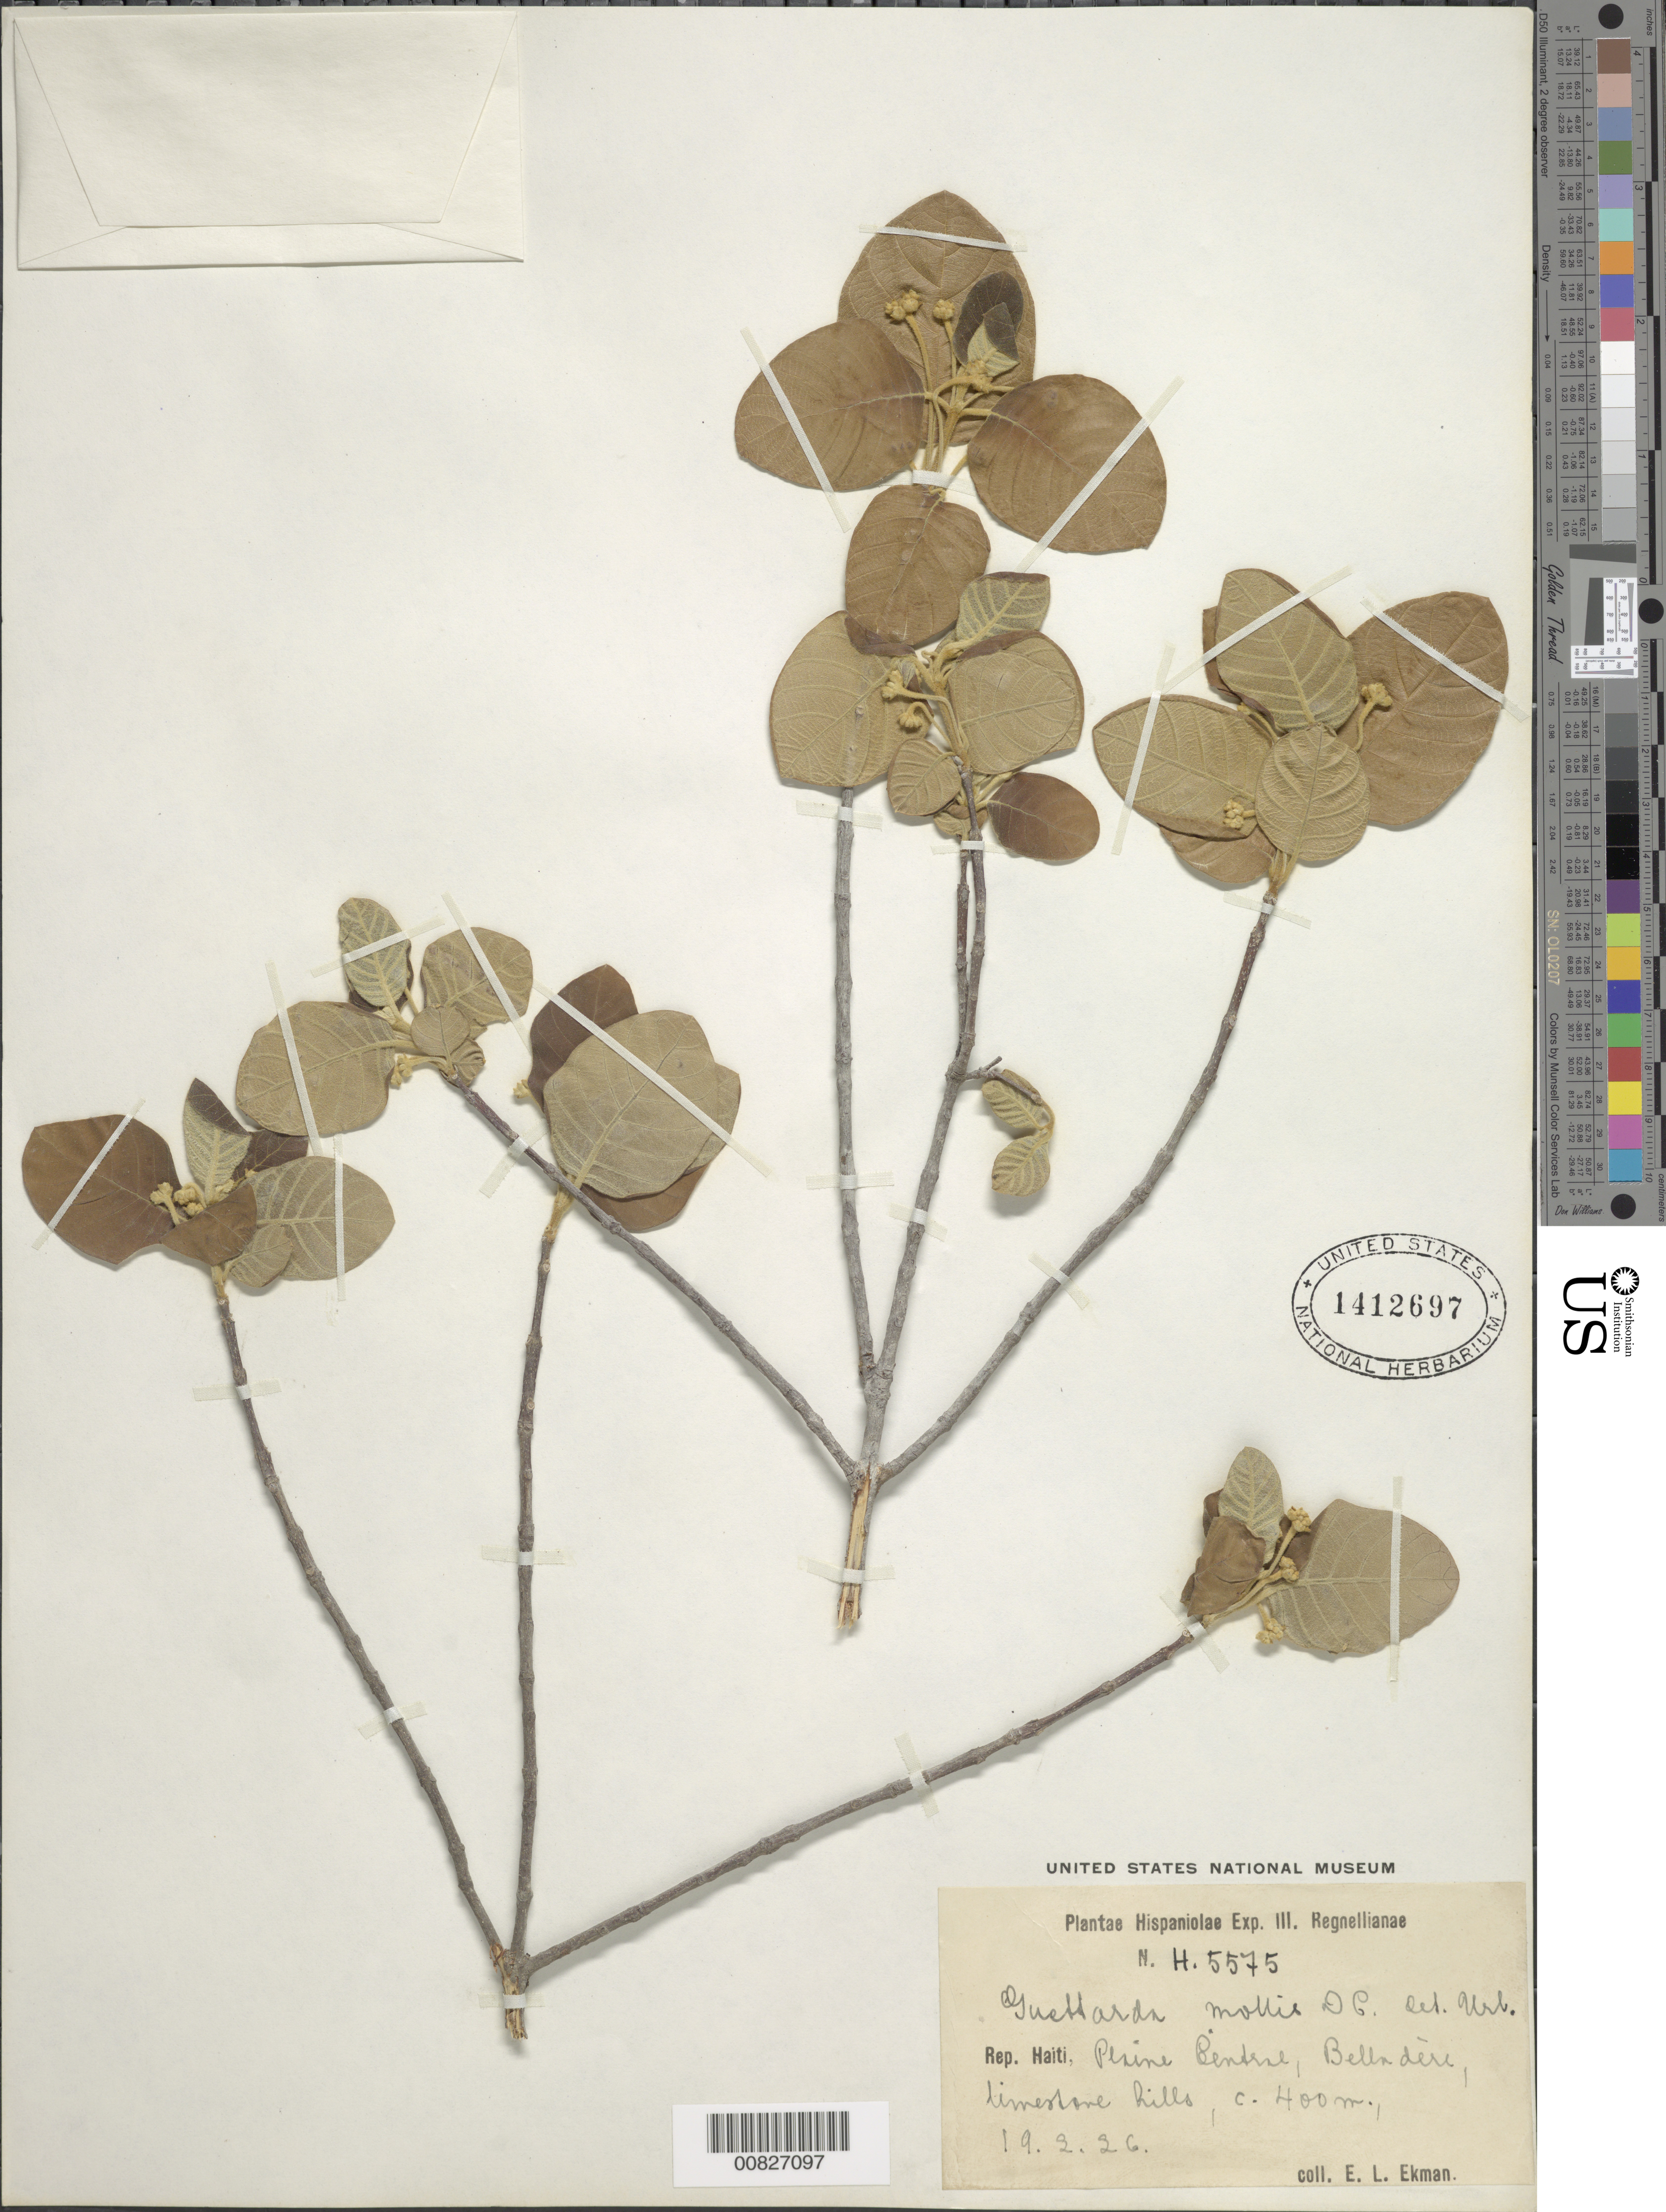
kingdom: Plantae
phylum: Tracheophyta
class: Magnoliopsida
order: Gentianales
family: Rubiaceae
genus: Guettarda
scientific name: Guettarda mollis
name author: DC.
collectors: E. L. Ekman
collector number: H 5575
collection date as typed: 19 Feb 1926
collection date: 1926-02-19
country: Haiti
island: Hispaniola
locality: Plaine Central, Belladère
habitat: Limestone hills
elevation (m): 400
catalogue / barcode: US 1412697